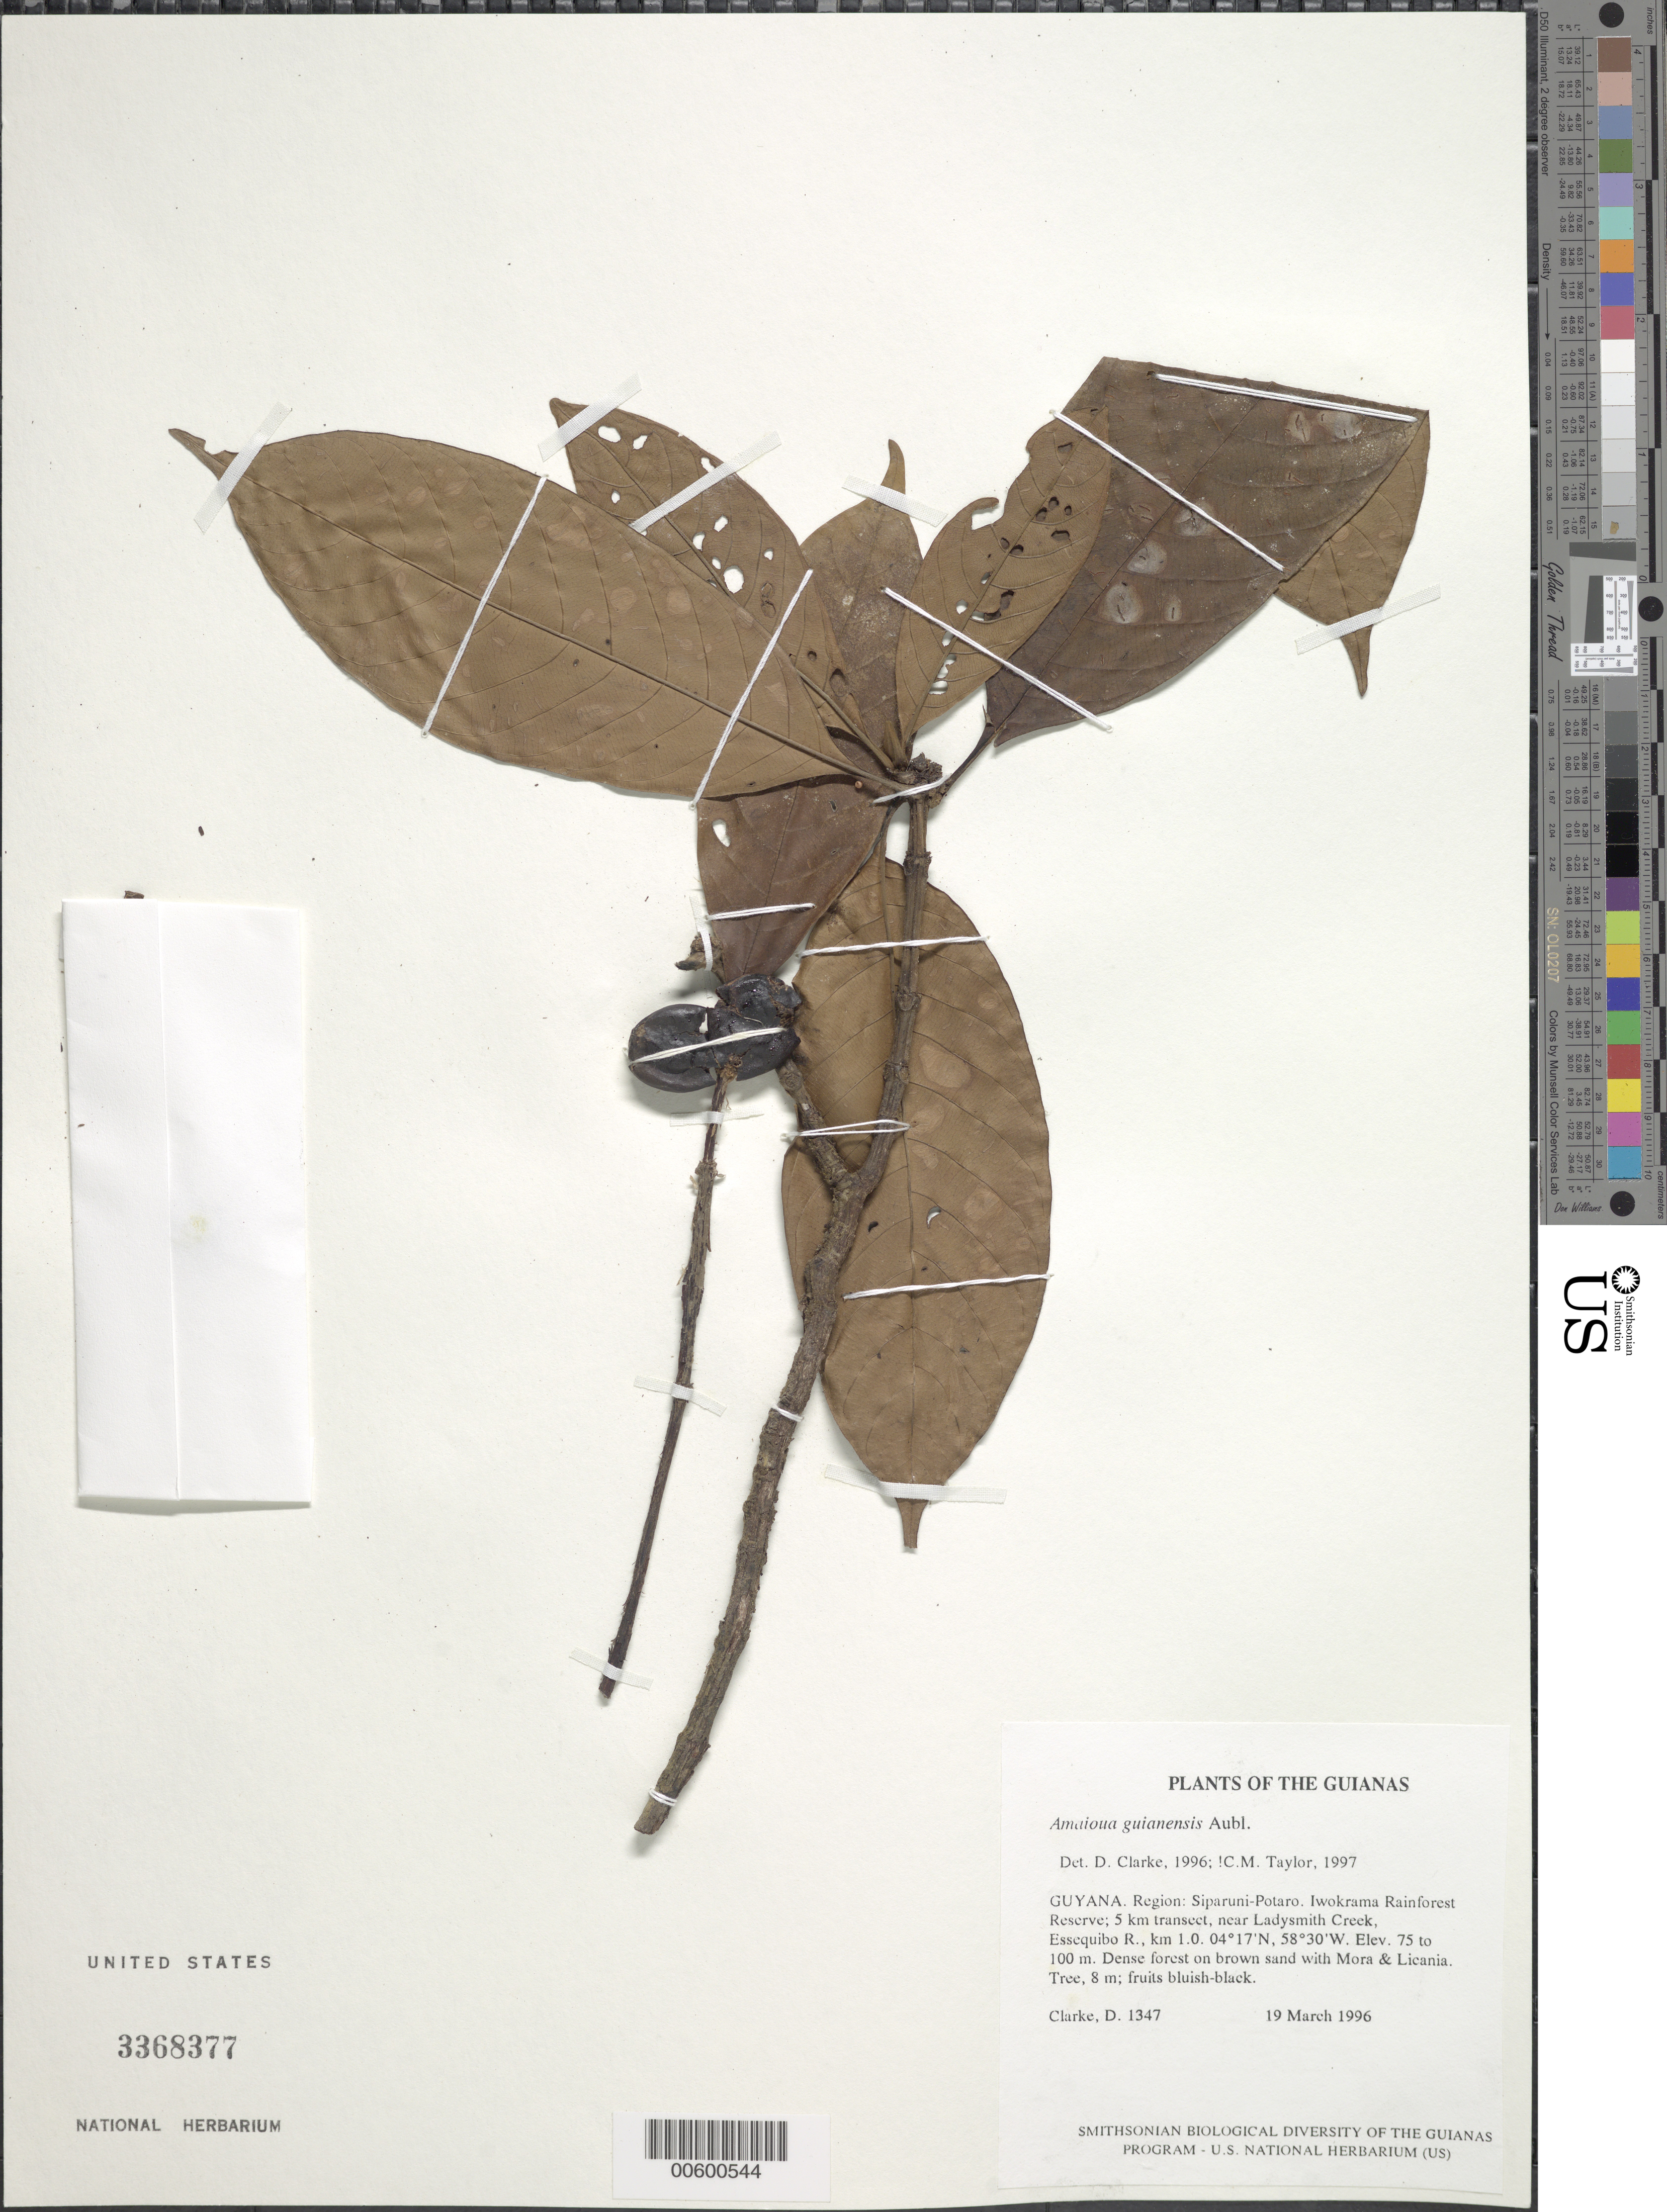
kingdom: Plantae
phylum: Tracheophyta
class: Magnoliopsida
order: Gentianales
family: Rubiaceae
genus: Amaioua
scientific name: Amaioua guianensis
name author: Aubl.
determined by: Taylor, Charlotte M.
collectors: H. D. Clarke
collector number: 1347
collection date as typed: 19 March 1996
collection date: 1996-03-19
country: Guyana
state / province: Potaro-Siparuni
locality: Iwokrama Rainforest Reserve; 5 km transect, near Ladysmith Creek, Essequibo R., km 1.0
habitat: Dense forest on brown sand with Mora & Licania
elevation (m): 75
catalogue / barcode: US 3368377